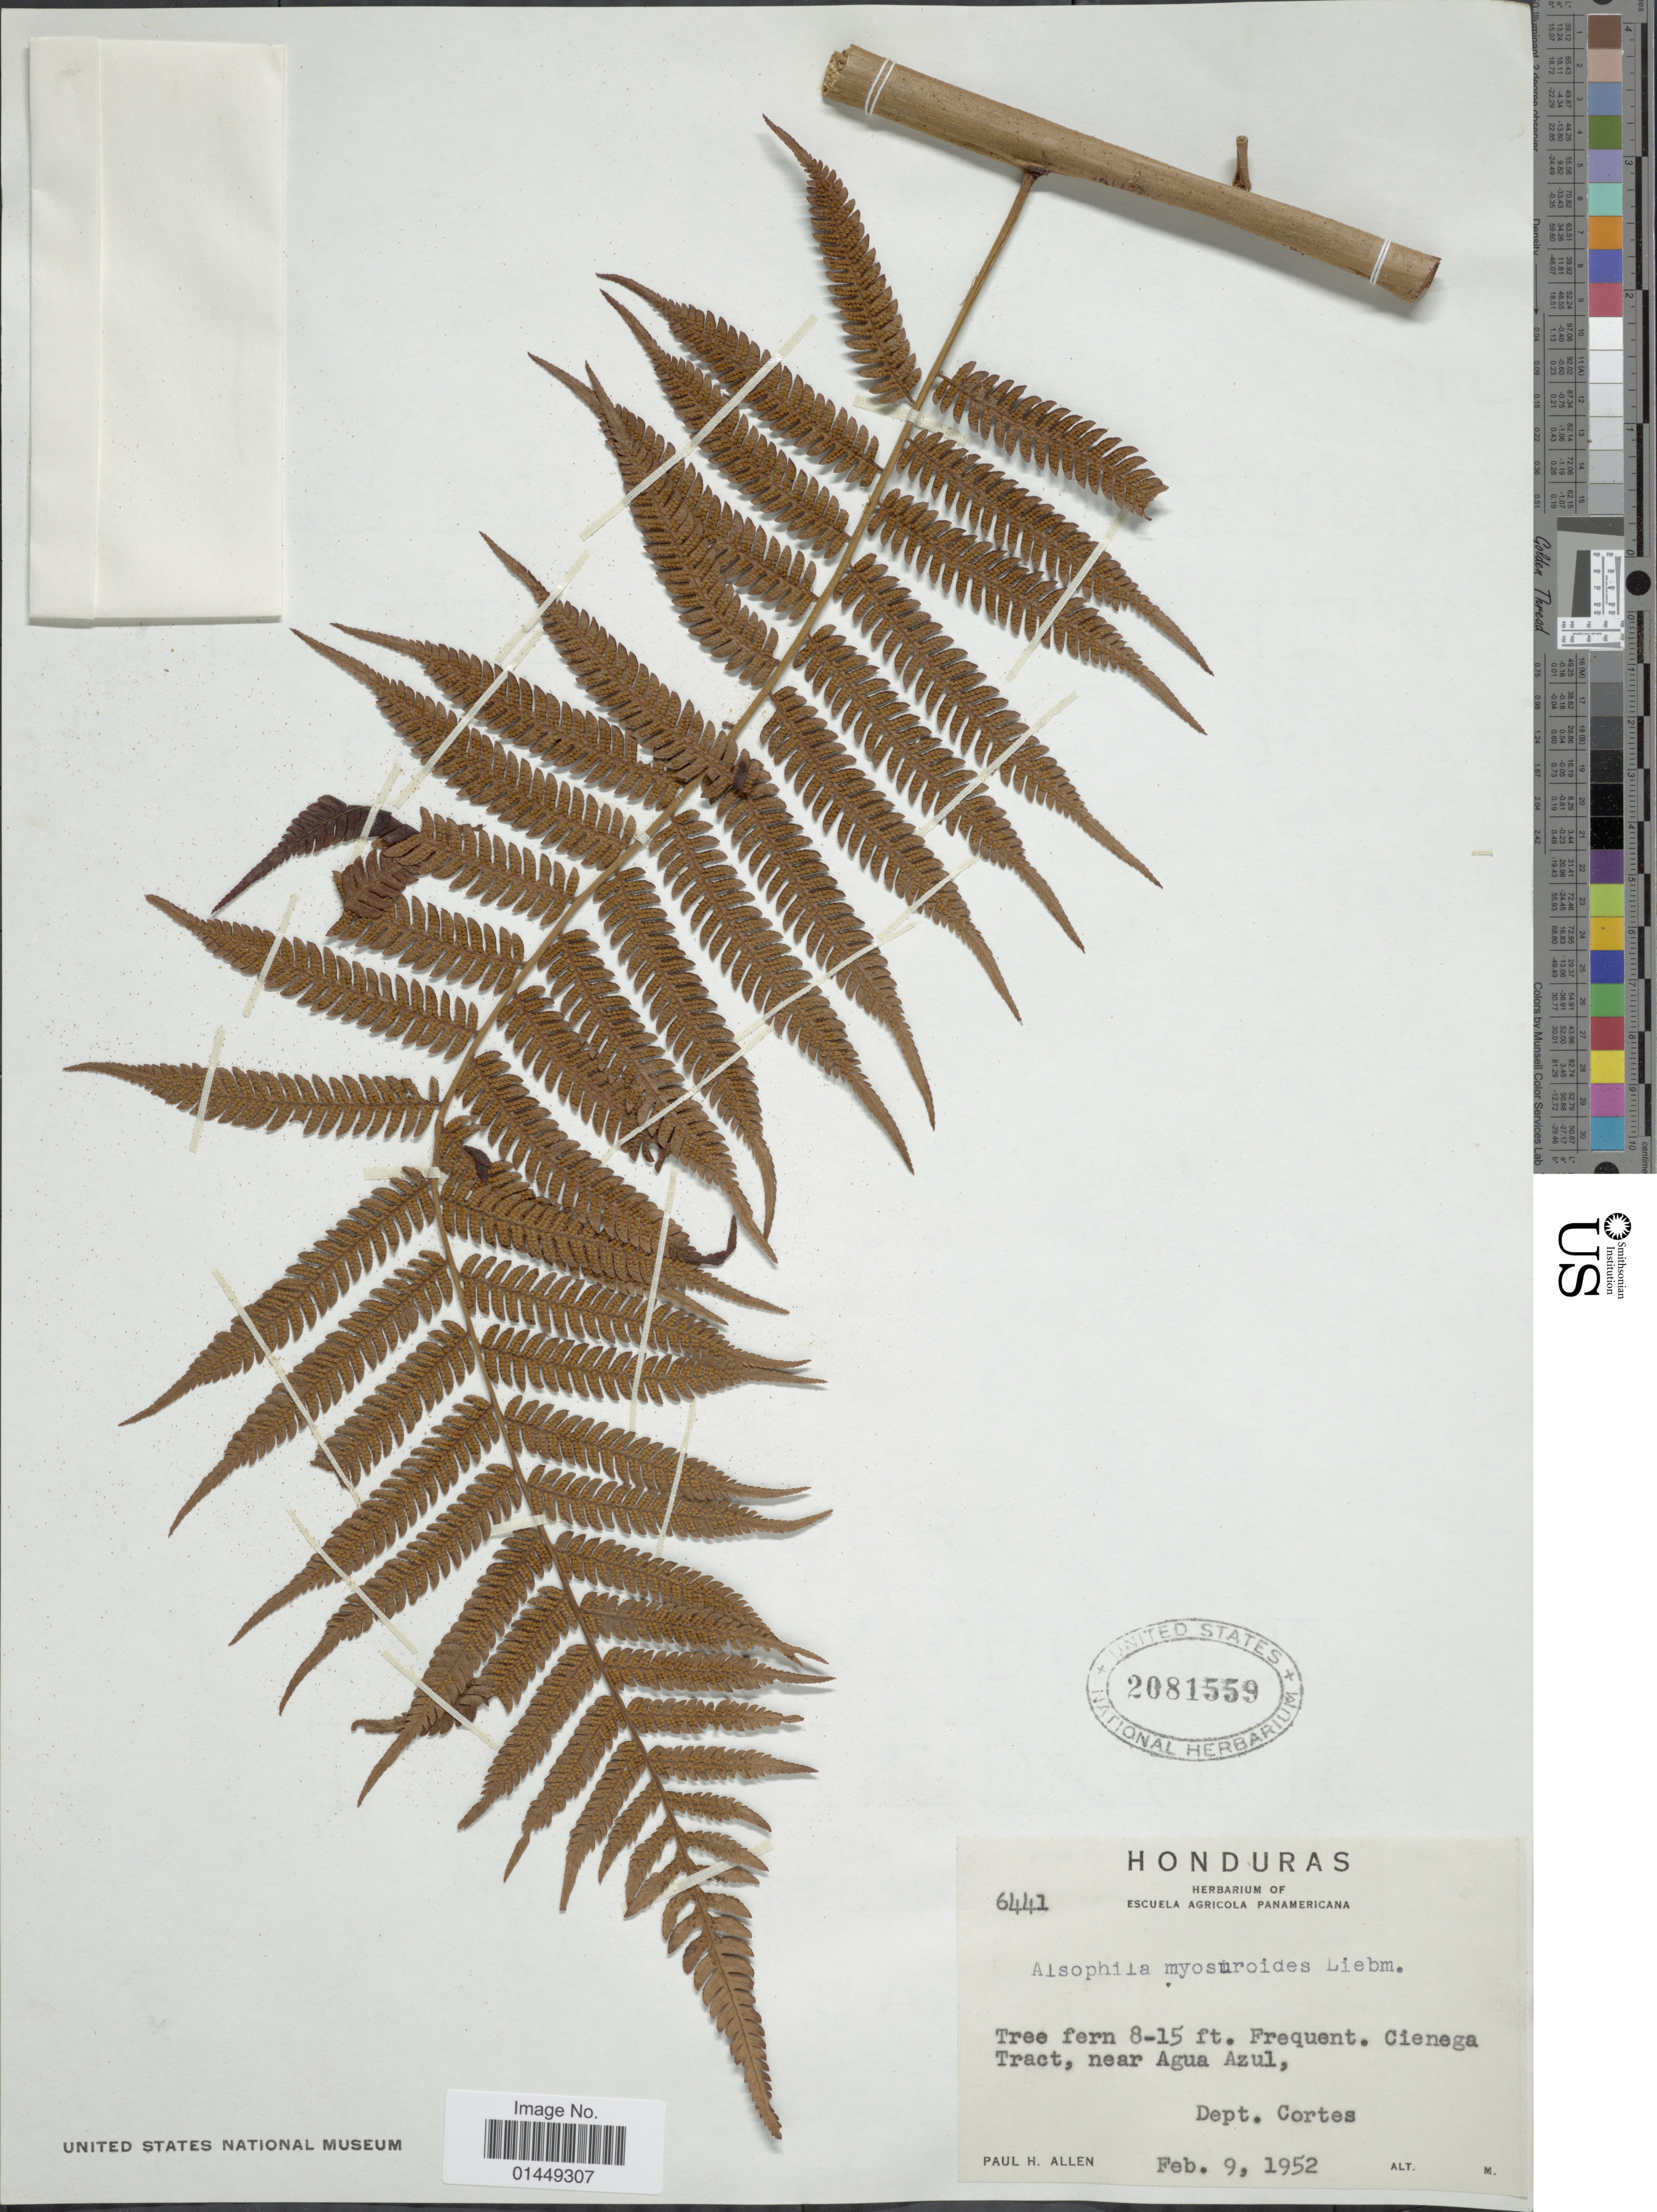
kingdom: Plantae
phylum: Tracheophyta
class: Polypodiopsida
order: Cyatheales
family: Cyatheaceae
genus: Cyathea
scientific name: Cyathea myosuriodes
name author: (Liebm.) Domin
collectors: P. H. Allen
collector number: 6441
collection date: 1951-02-09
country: Honduras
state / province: Cortés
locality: Cienega Tract, near Agua Azul, Dept. Cortes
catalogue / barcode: US 2081559